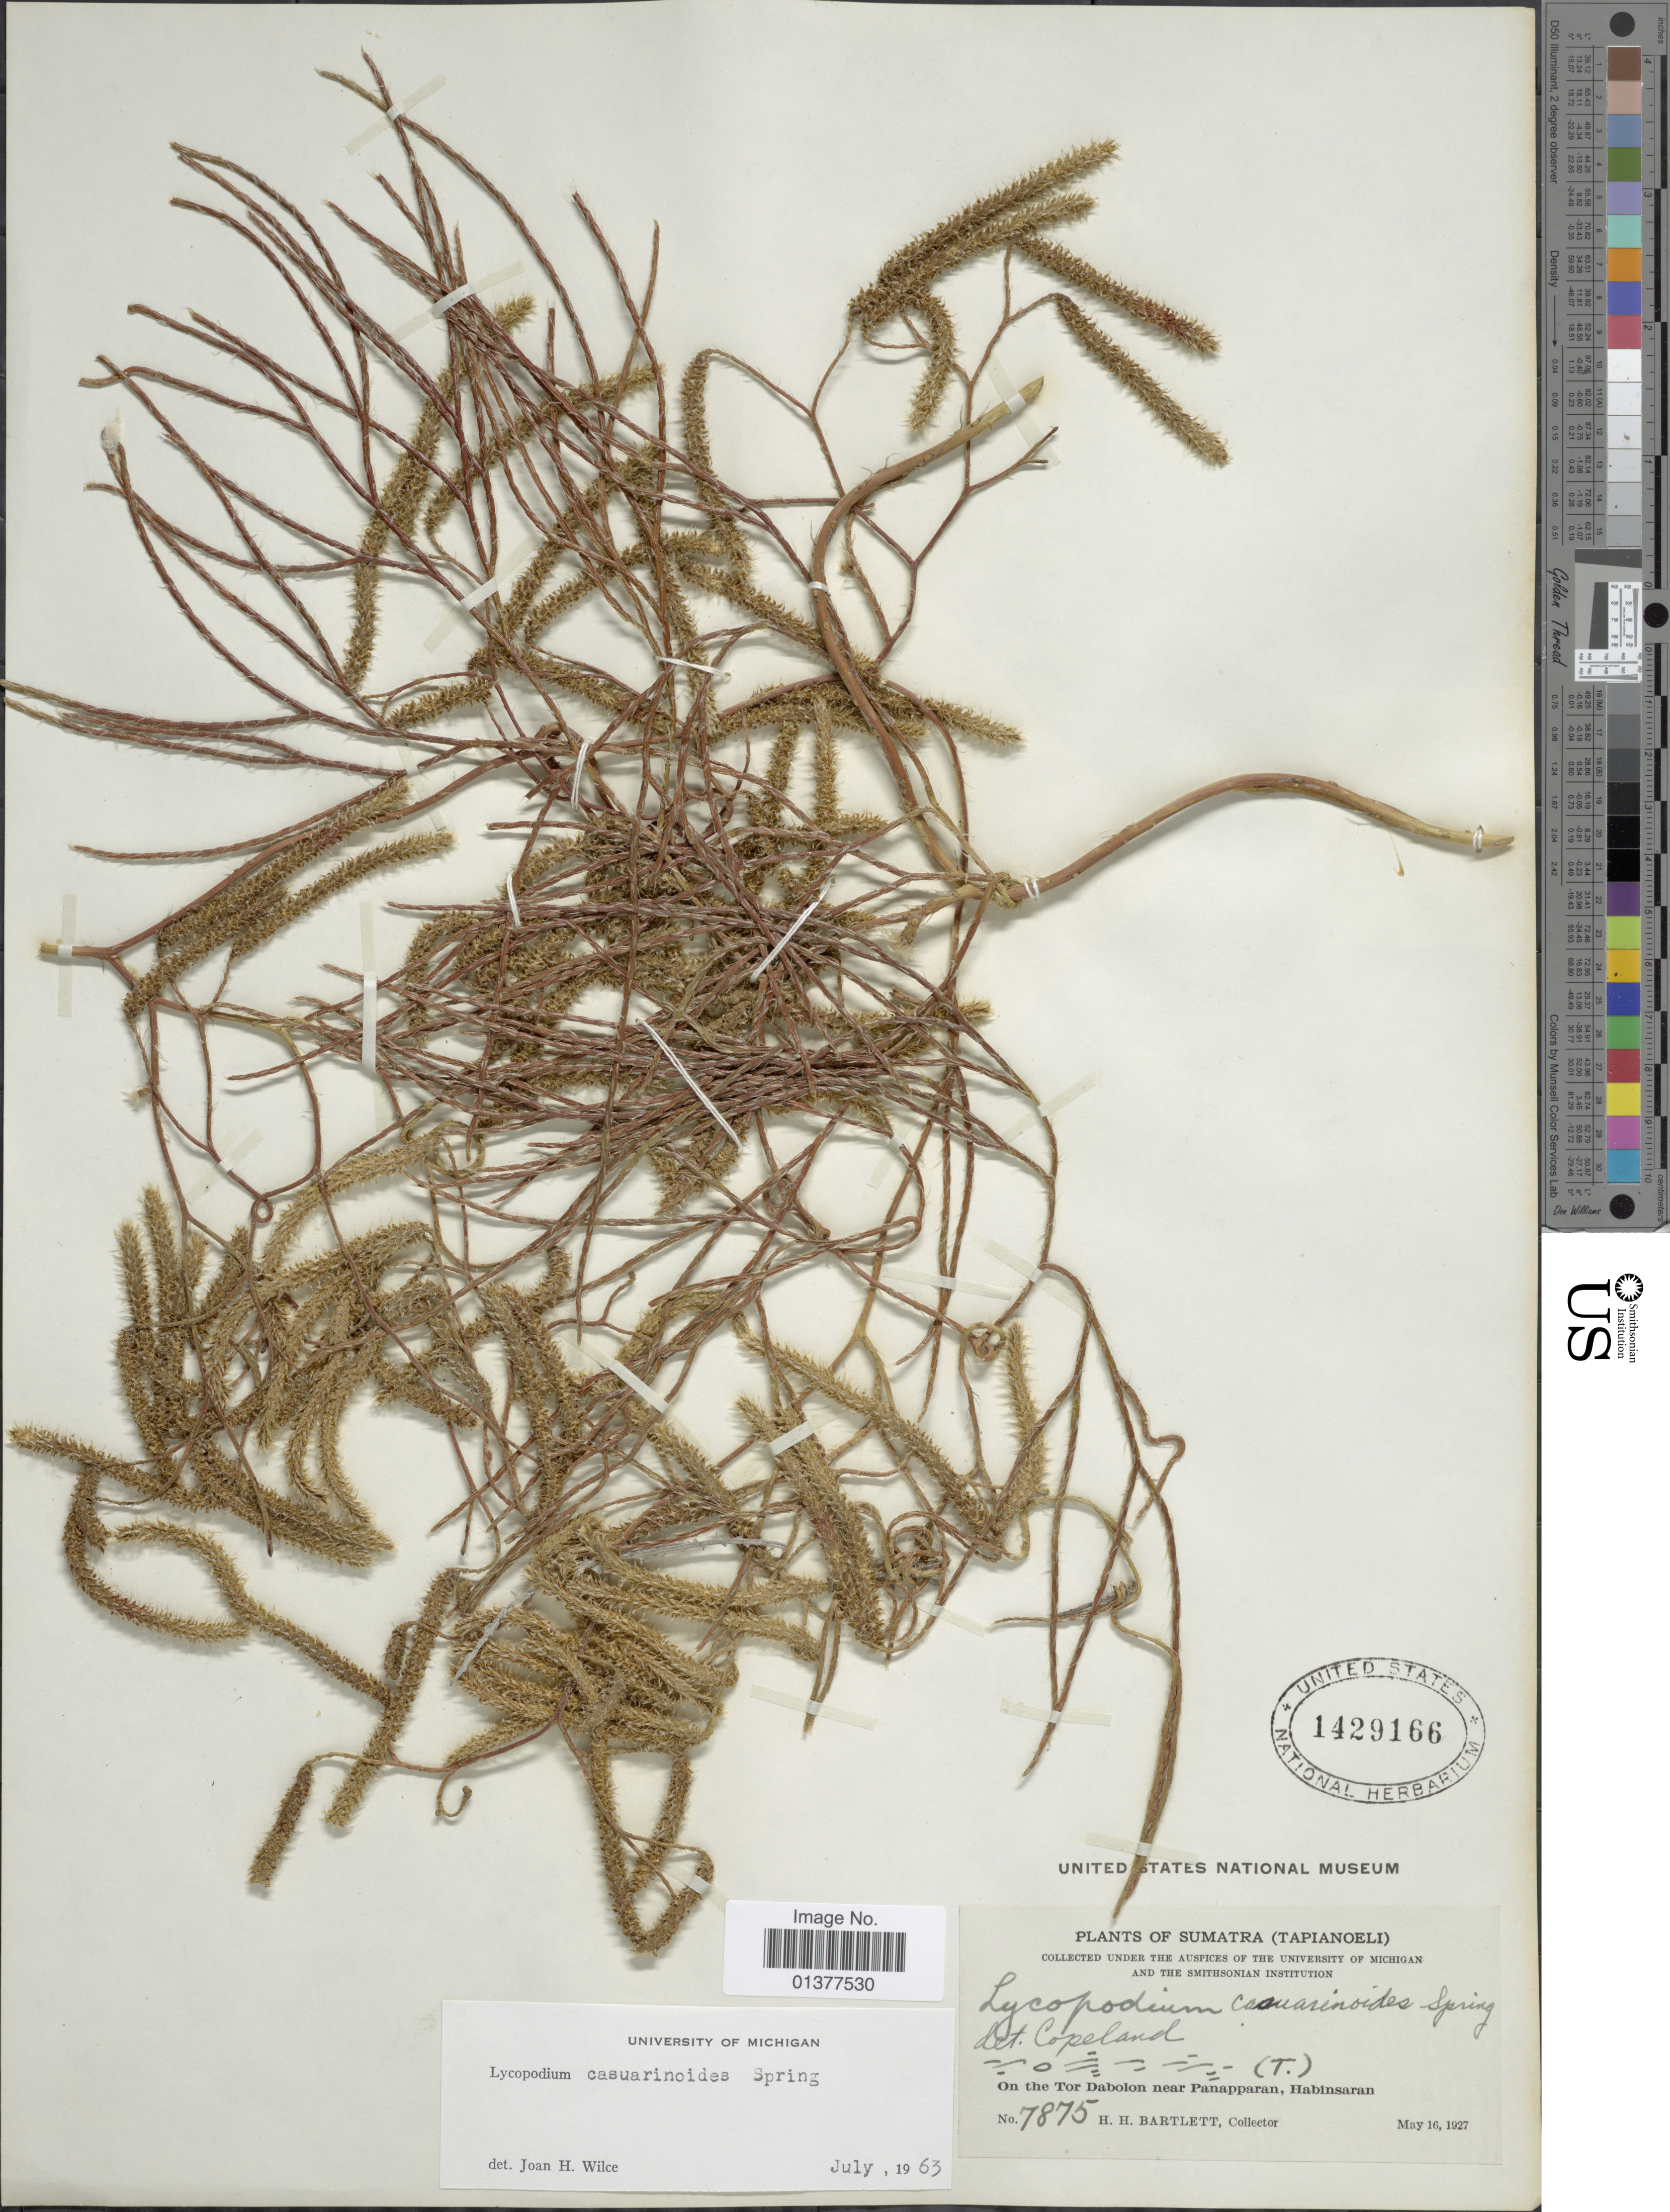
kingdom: Plantae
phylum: Tracheophyta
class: Lycopodiopsida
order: Lycopodiales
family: Lycopodiaceae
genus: Lycopodiastrum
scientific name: Lycopodiastrum casuarinoides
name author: (Spring) Holub ex R.D. Dixit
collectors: H. H. Bartlett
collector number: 7875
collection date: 1927-05-16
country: Indonesia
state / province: Sumatra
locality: Tapianoeli, On the Tor Dabolon near Panapparan, Habinsaran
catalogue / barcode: US 1429166